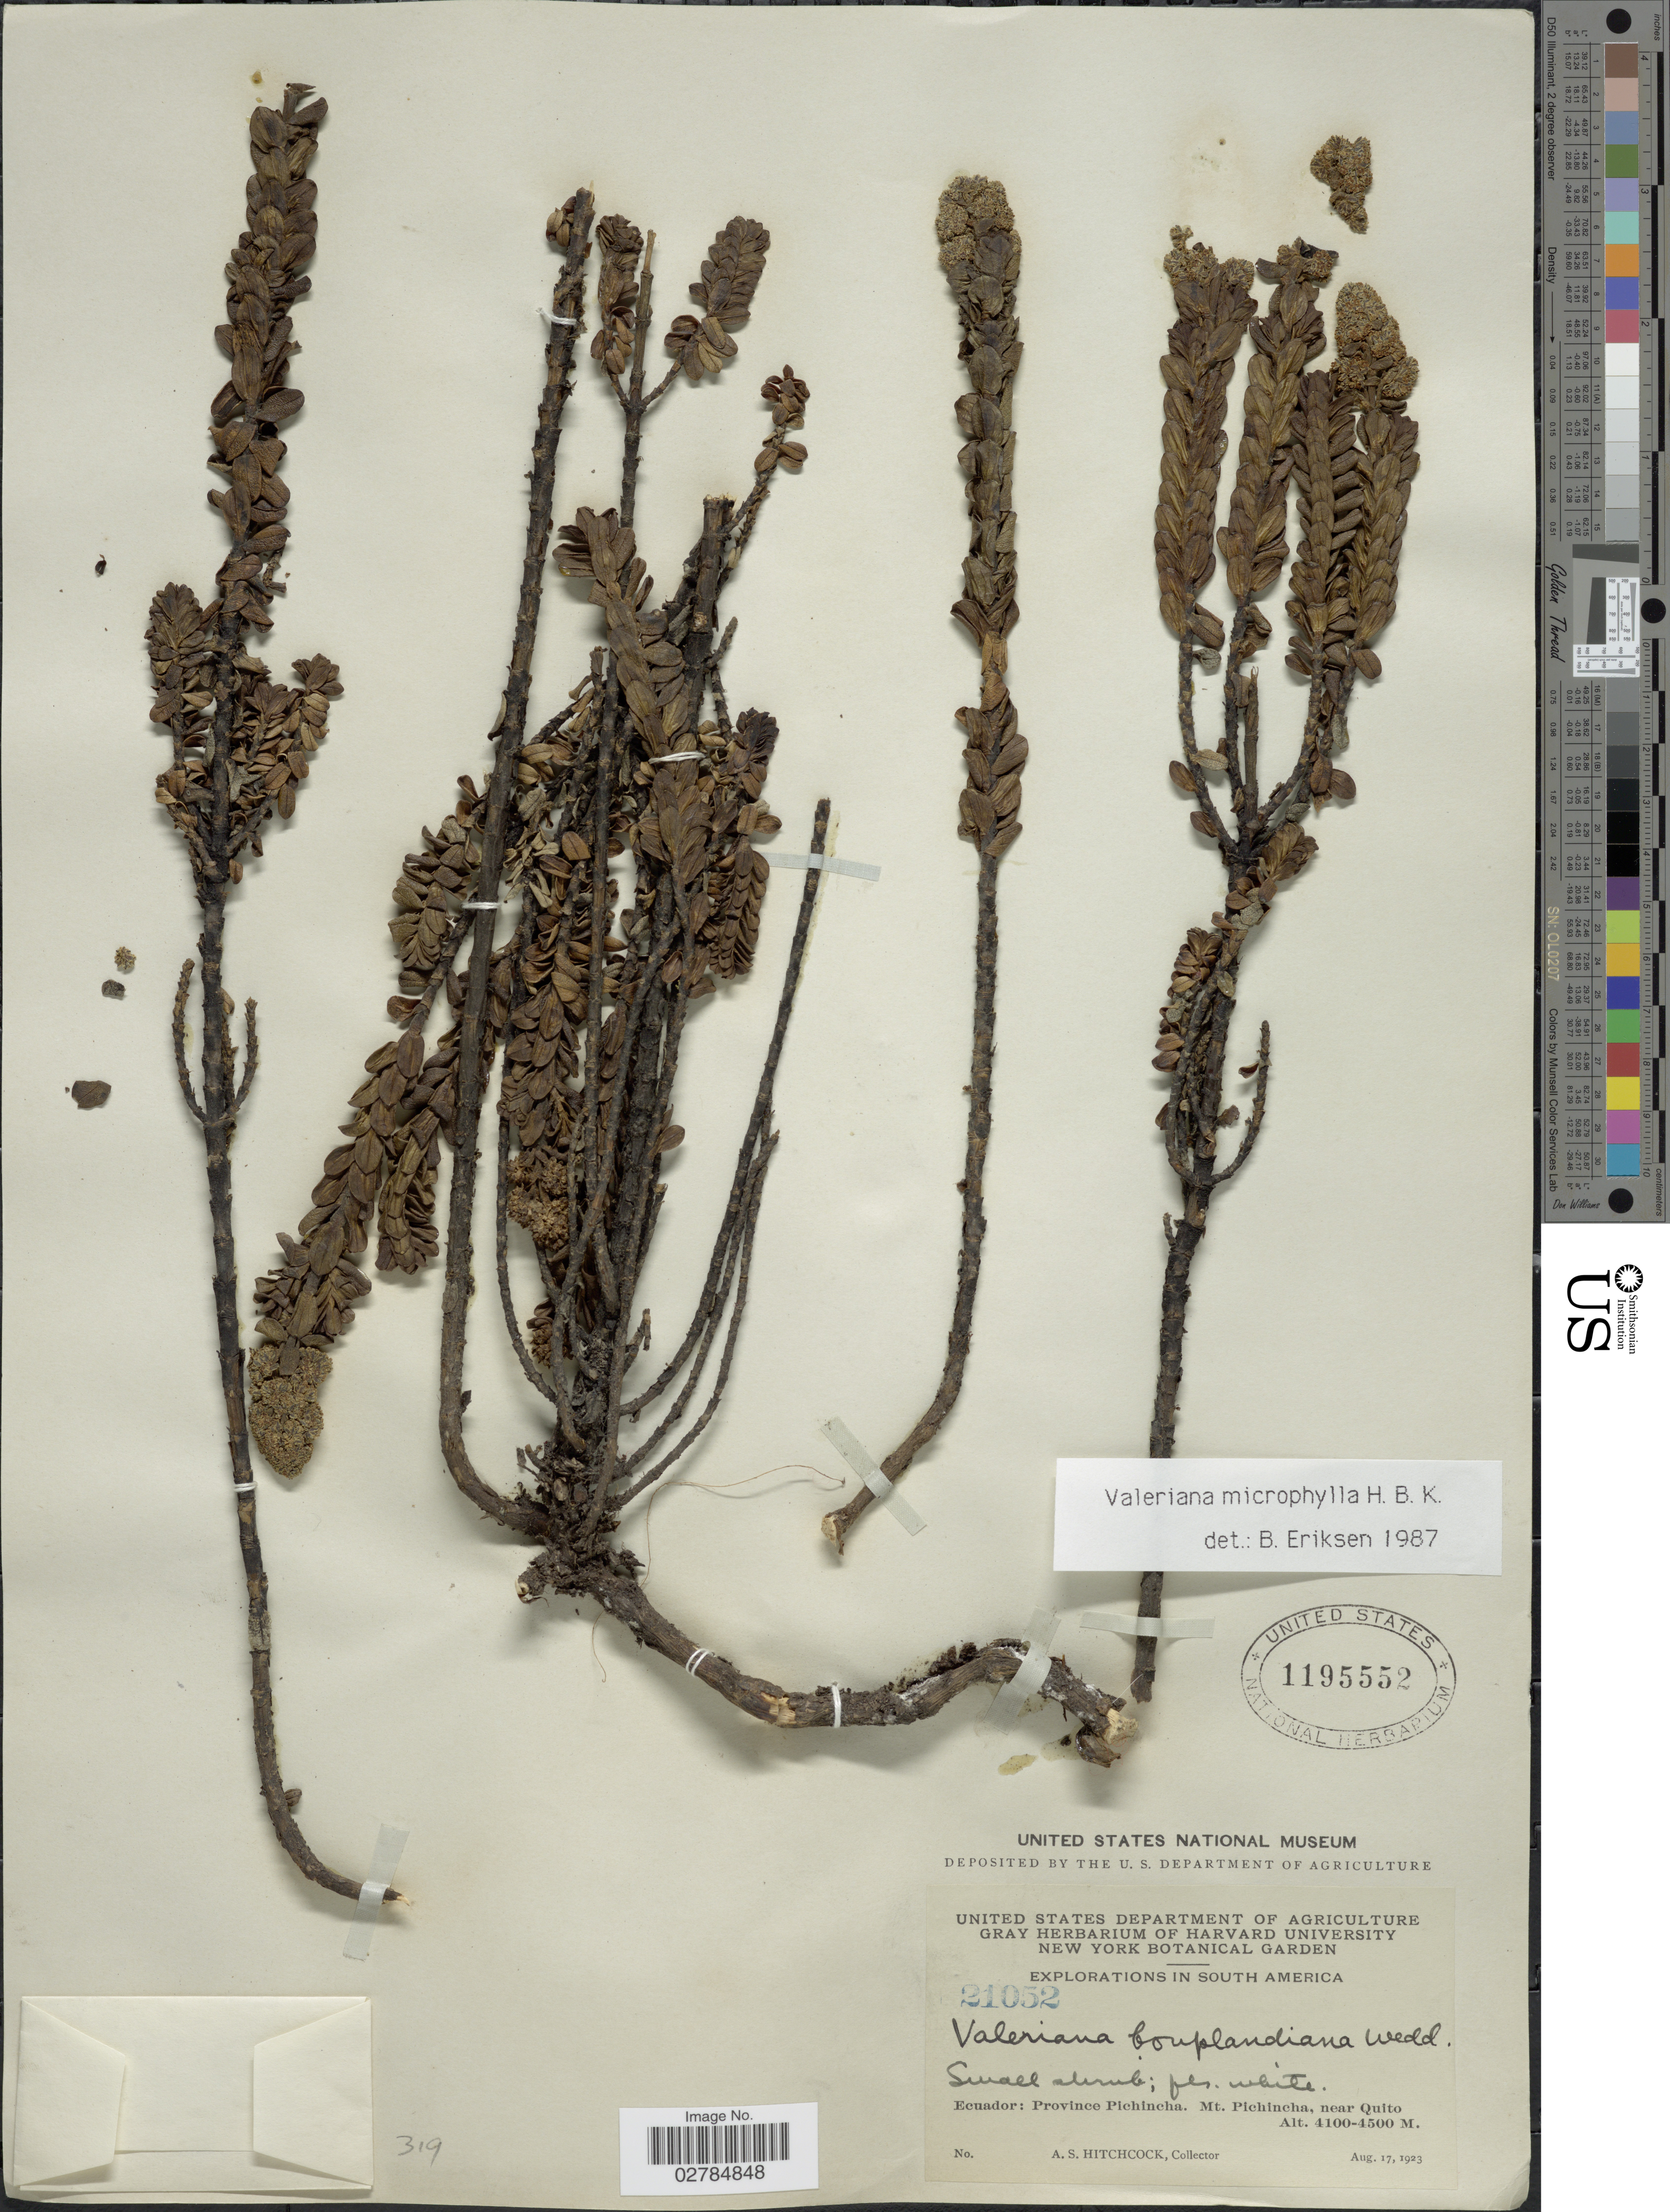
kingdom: Plantae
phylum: Tracheophyta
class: Magnoliopsida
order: Dipsacales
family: Caprifoliaceae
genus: Valeriana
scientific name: Valeriana microphylla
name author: Kunth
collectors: A. S. Hitchcock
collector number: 21052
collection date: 1923-08-17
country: Ecuador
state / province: Pichincha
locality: Mt. Pichincha, near Quito.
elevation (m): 4100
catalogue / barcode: US 1195552